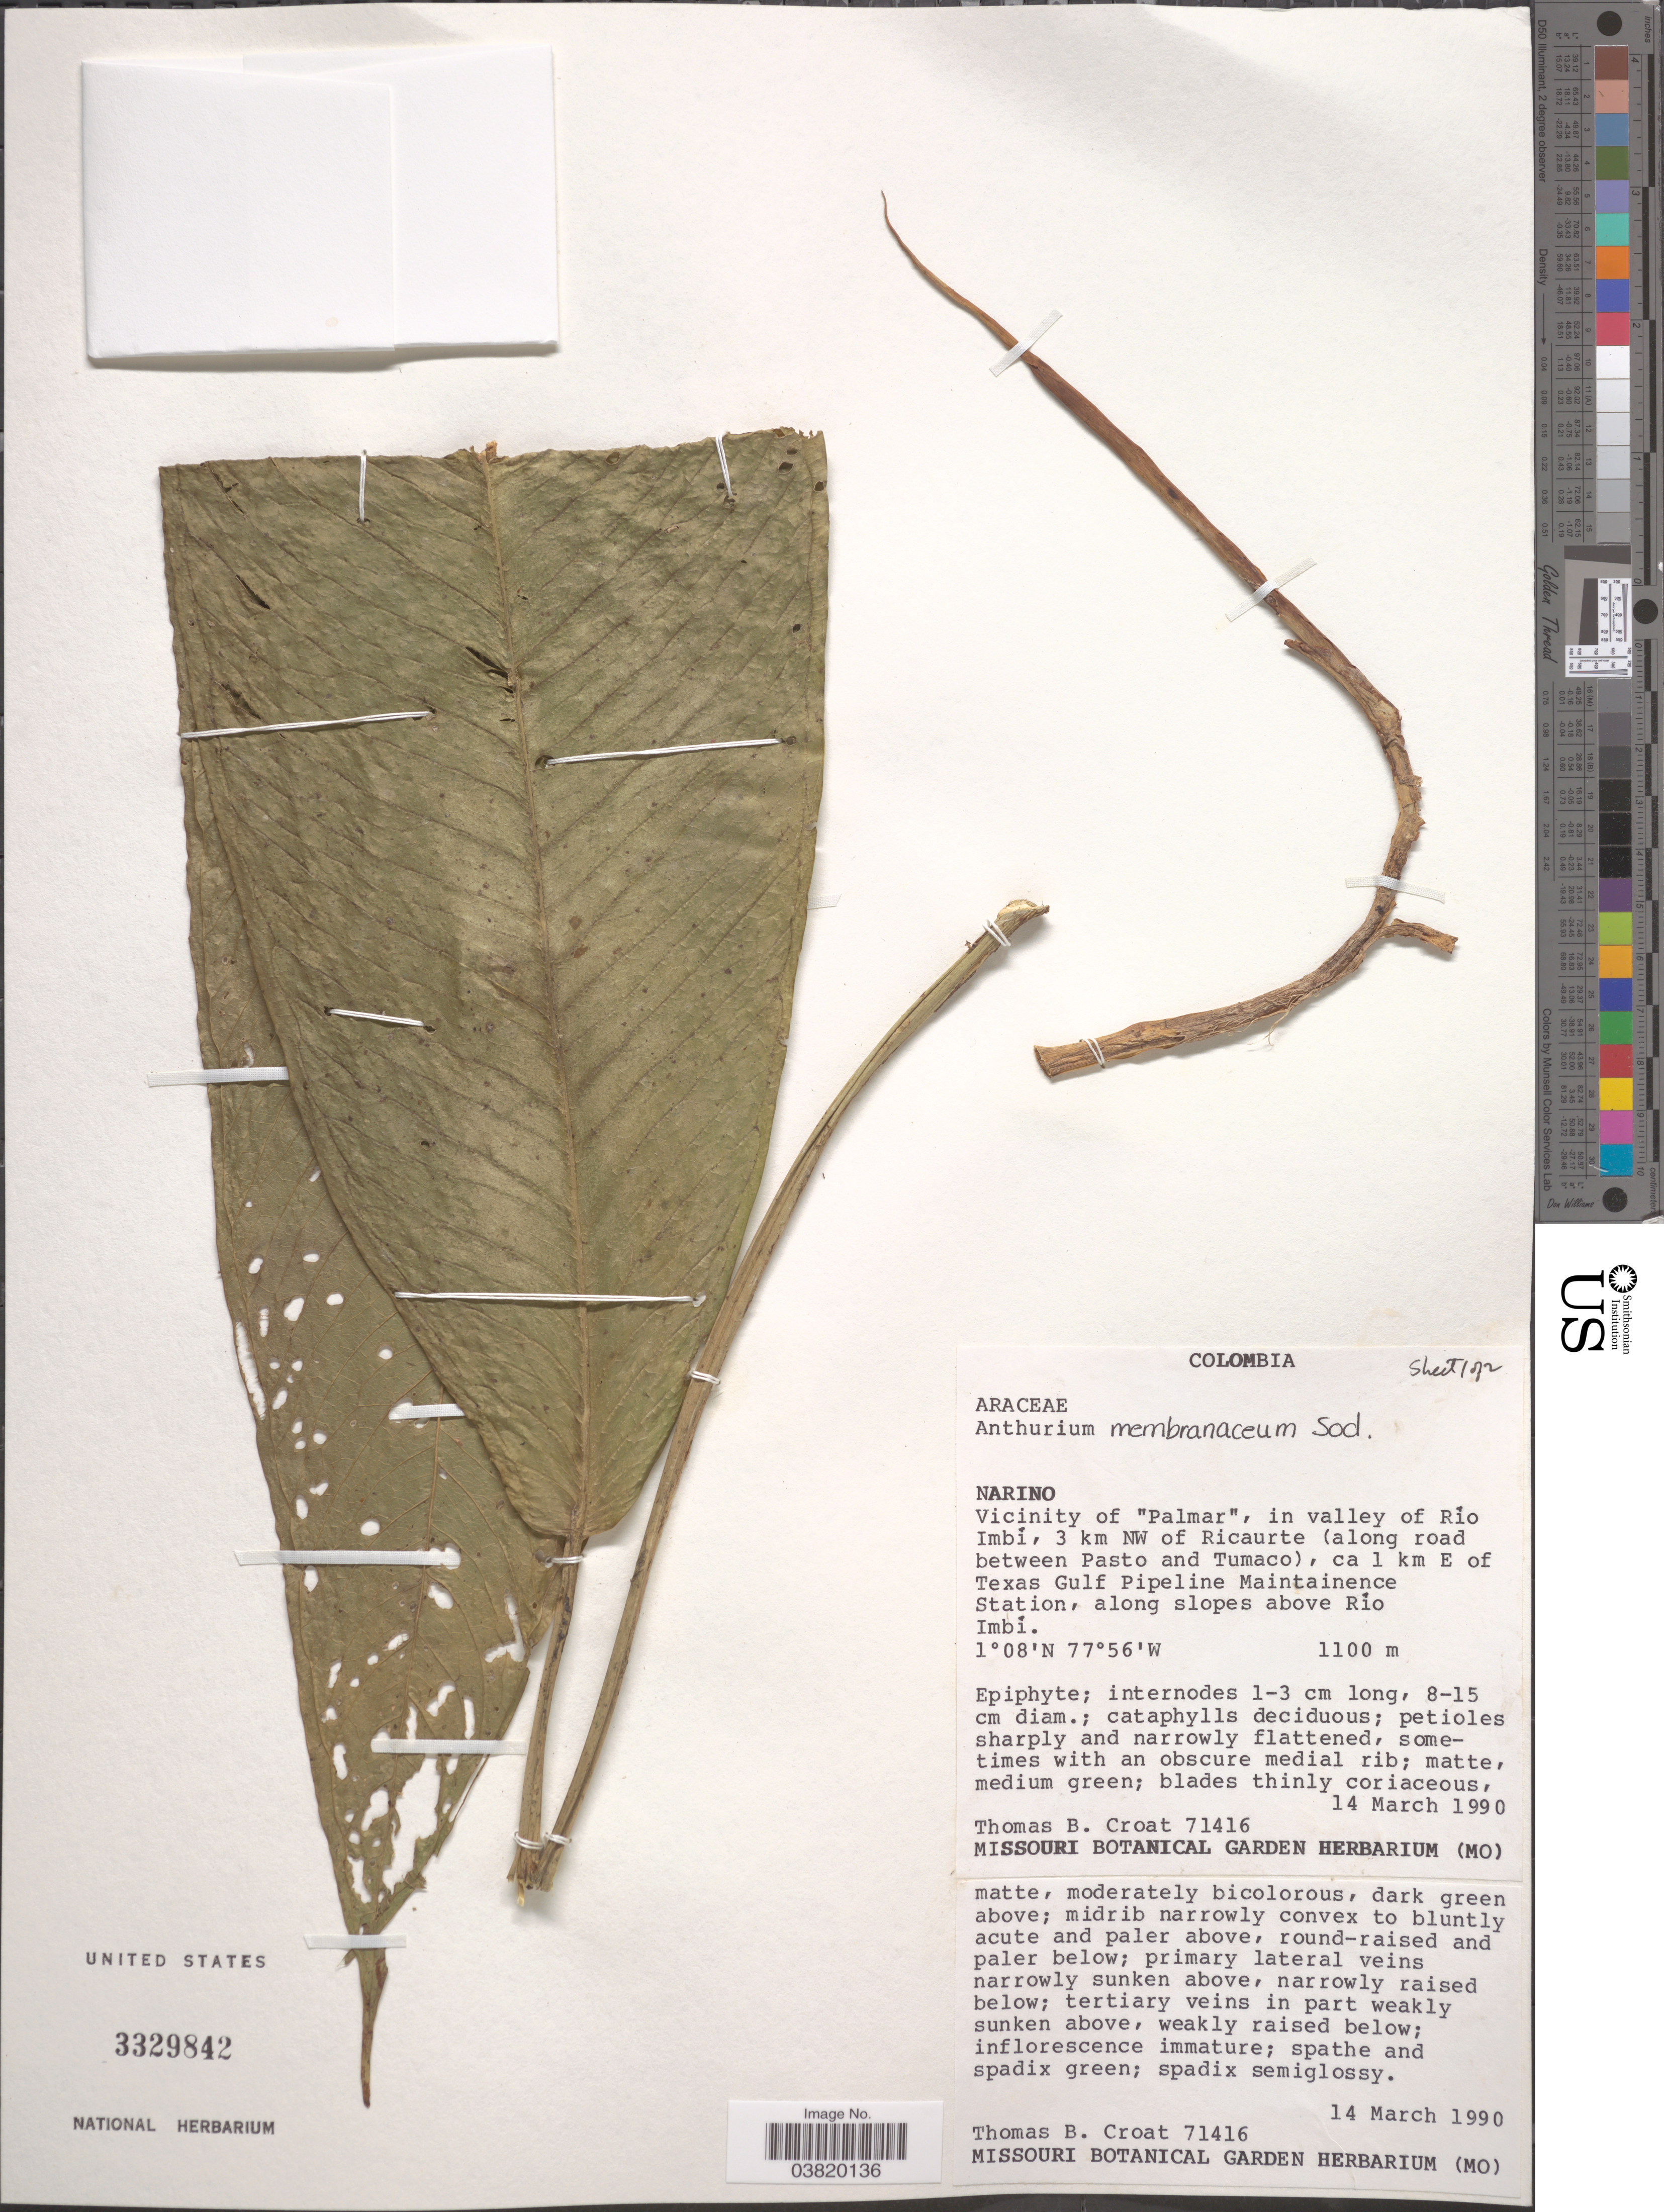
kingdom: Plantae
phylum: Tracheophyta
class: Liliopsida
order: Alismatales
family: Araceae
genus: Anthurium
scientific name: Anthurium membranaceum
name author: Sodiro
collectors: T. B. Croat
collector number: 71416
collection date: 1990-03-14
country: Colombia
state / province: Nariño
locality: Vicinity of "Palmar", in valley of Rio Imbi, 3 km NW of Ricaurte (along road between Pasto and Tumaco), ca 1 km E of Texas Gulf Pipeline Maintainence Station, along slopes above Rio Imbi.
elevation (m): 1100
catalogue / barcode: US 3329842